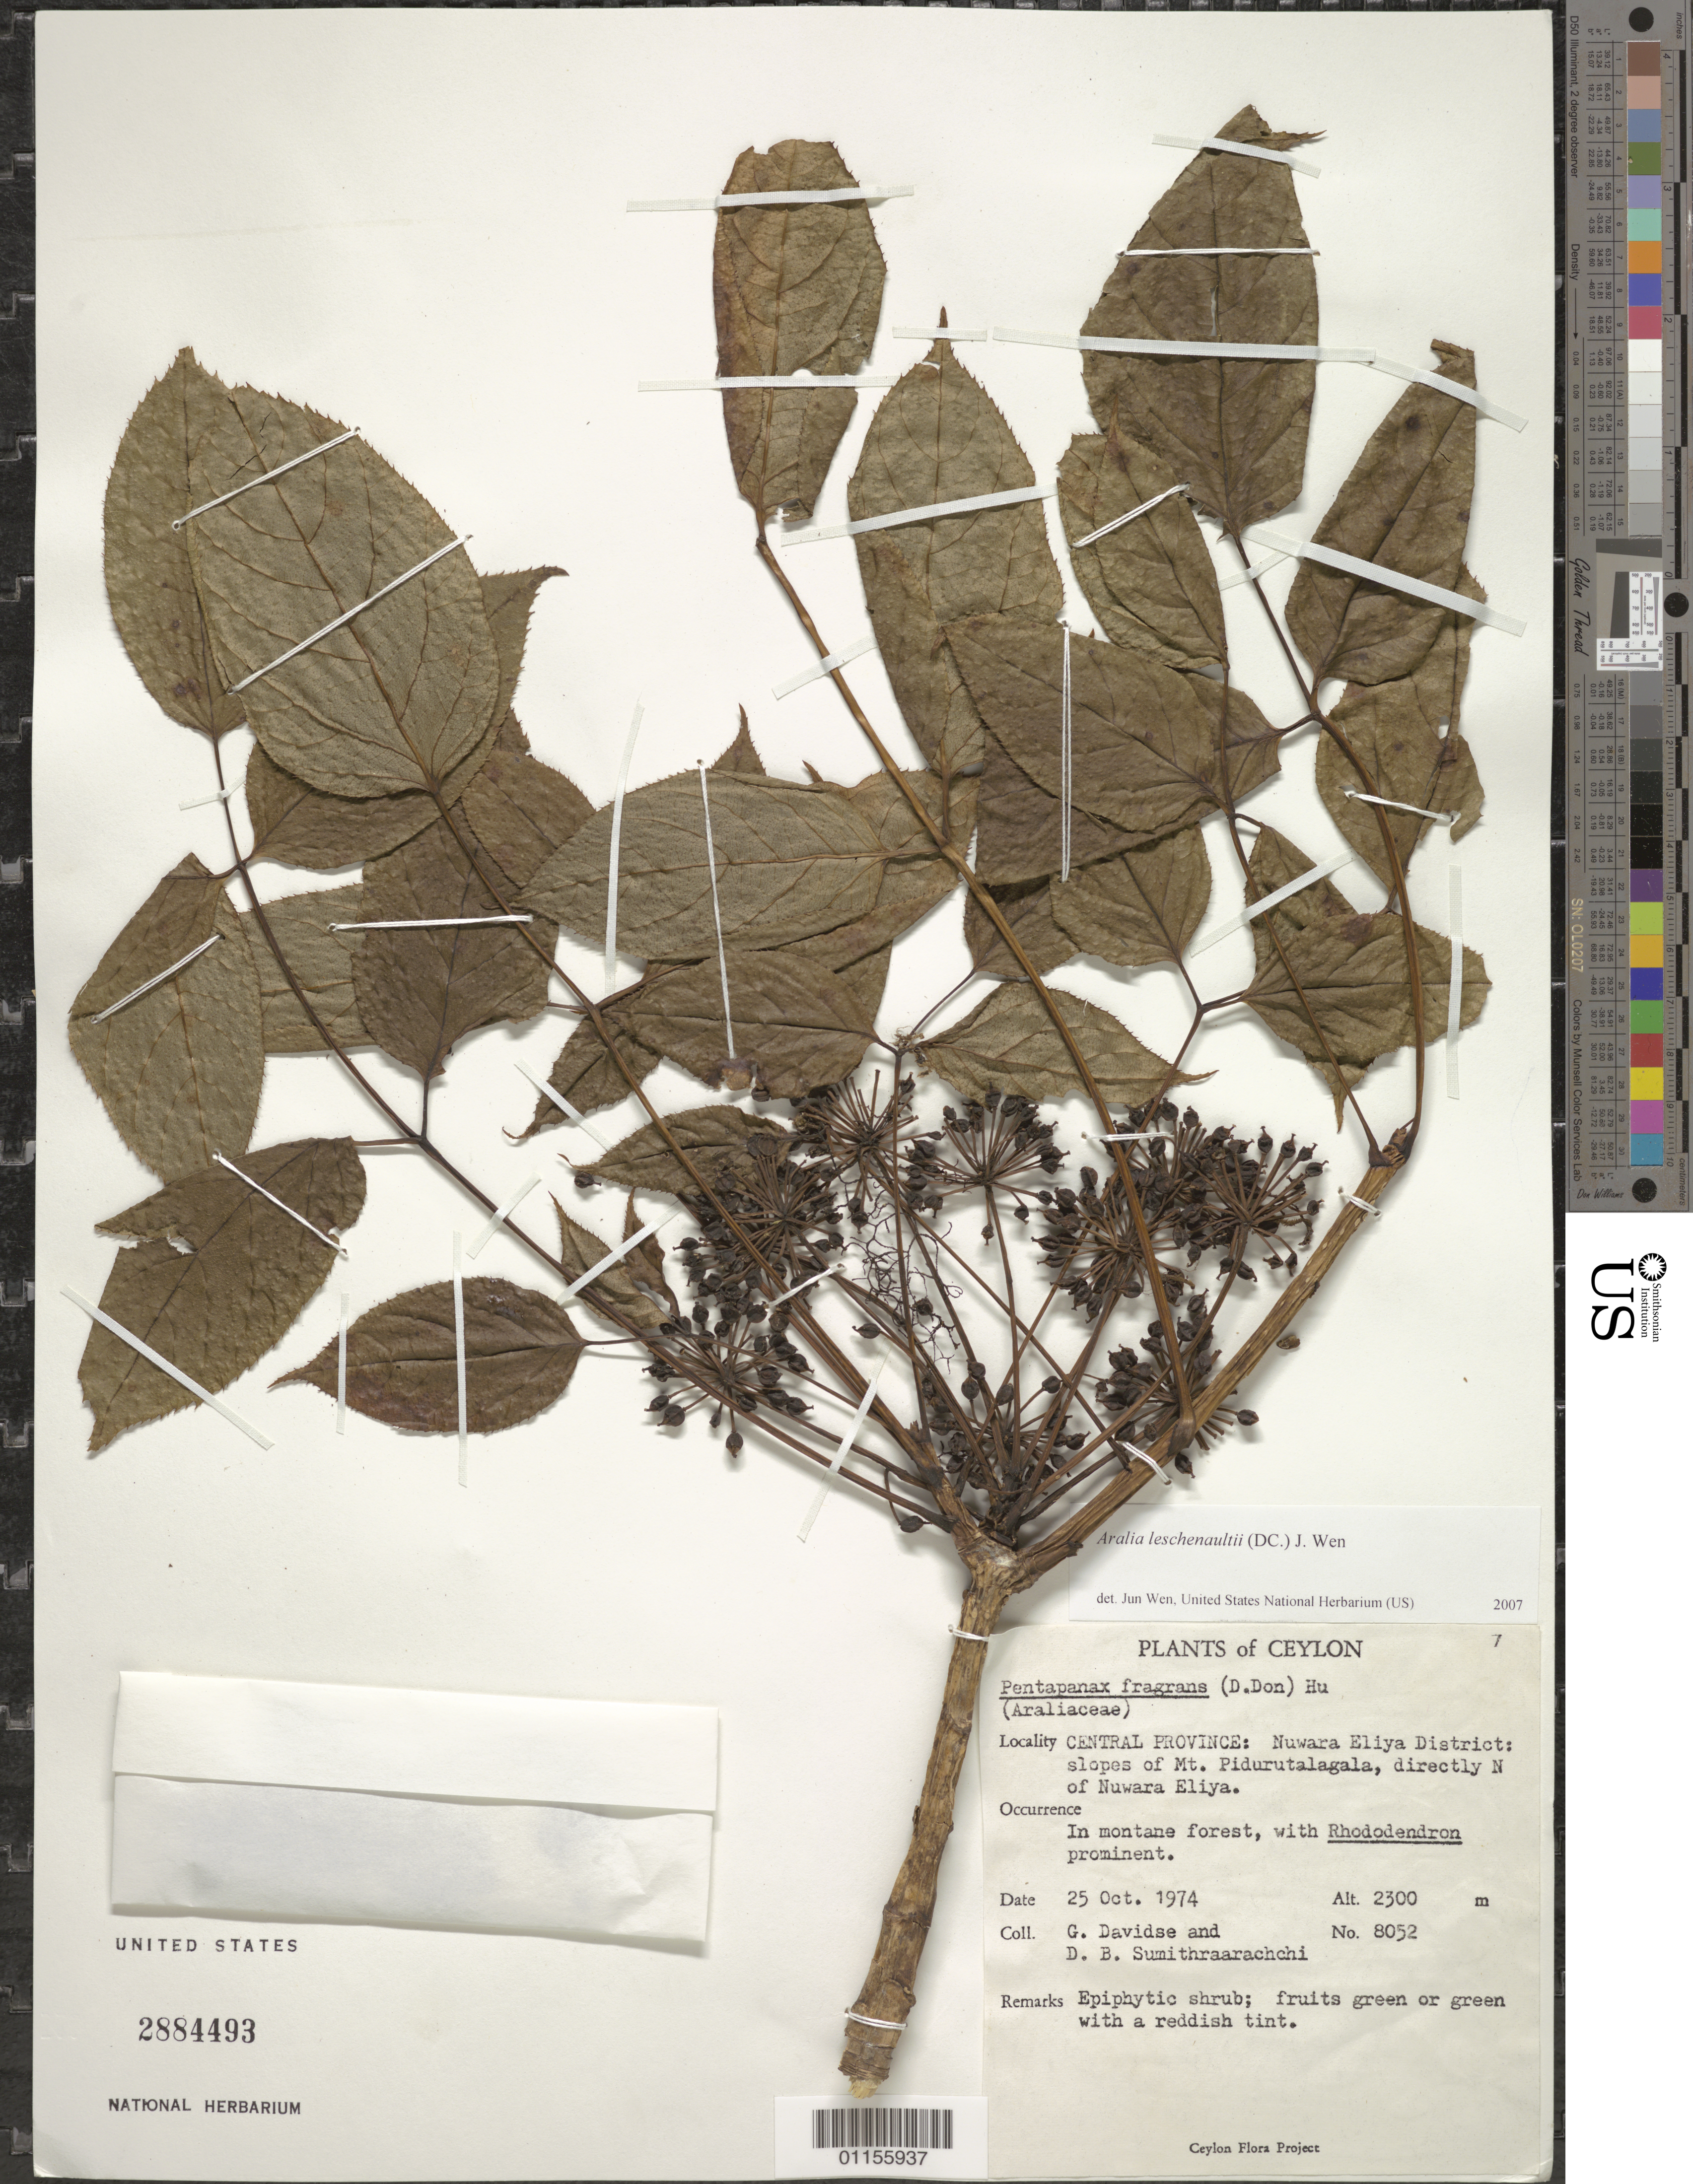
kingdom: Plantae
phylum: Tracheophyta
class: Magnoliopsida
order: Apiales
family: Araliaceae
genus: Aralia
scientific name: Aralia leschenaultii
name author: (DC.) J. Wen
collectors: G. Davidse & D. B. Sumithraarachchi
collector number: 8052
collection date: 1974-10-25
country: Sri Lanka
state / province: Central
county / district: Nuwa Eliya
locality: Slopes of Mt Pidurutalagala, directly N of Nuwara Eliya.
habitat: In montane forest. Epiphytic shrub.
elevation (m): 2300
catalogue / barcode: US 2884493